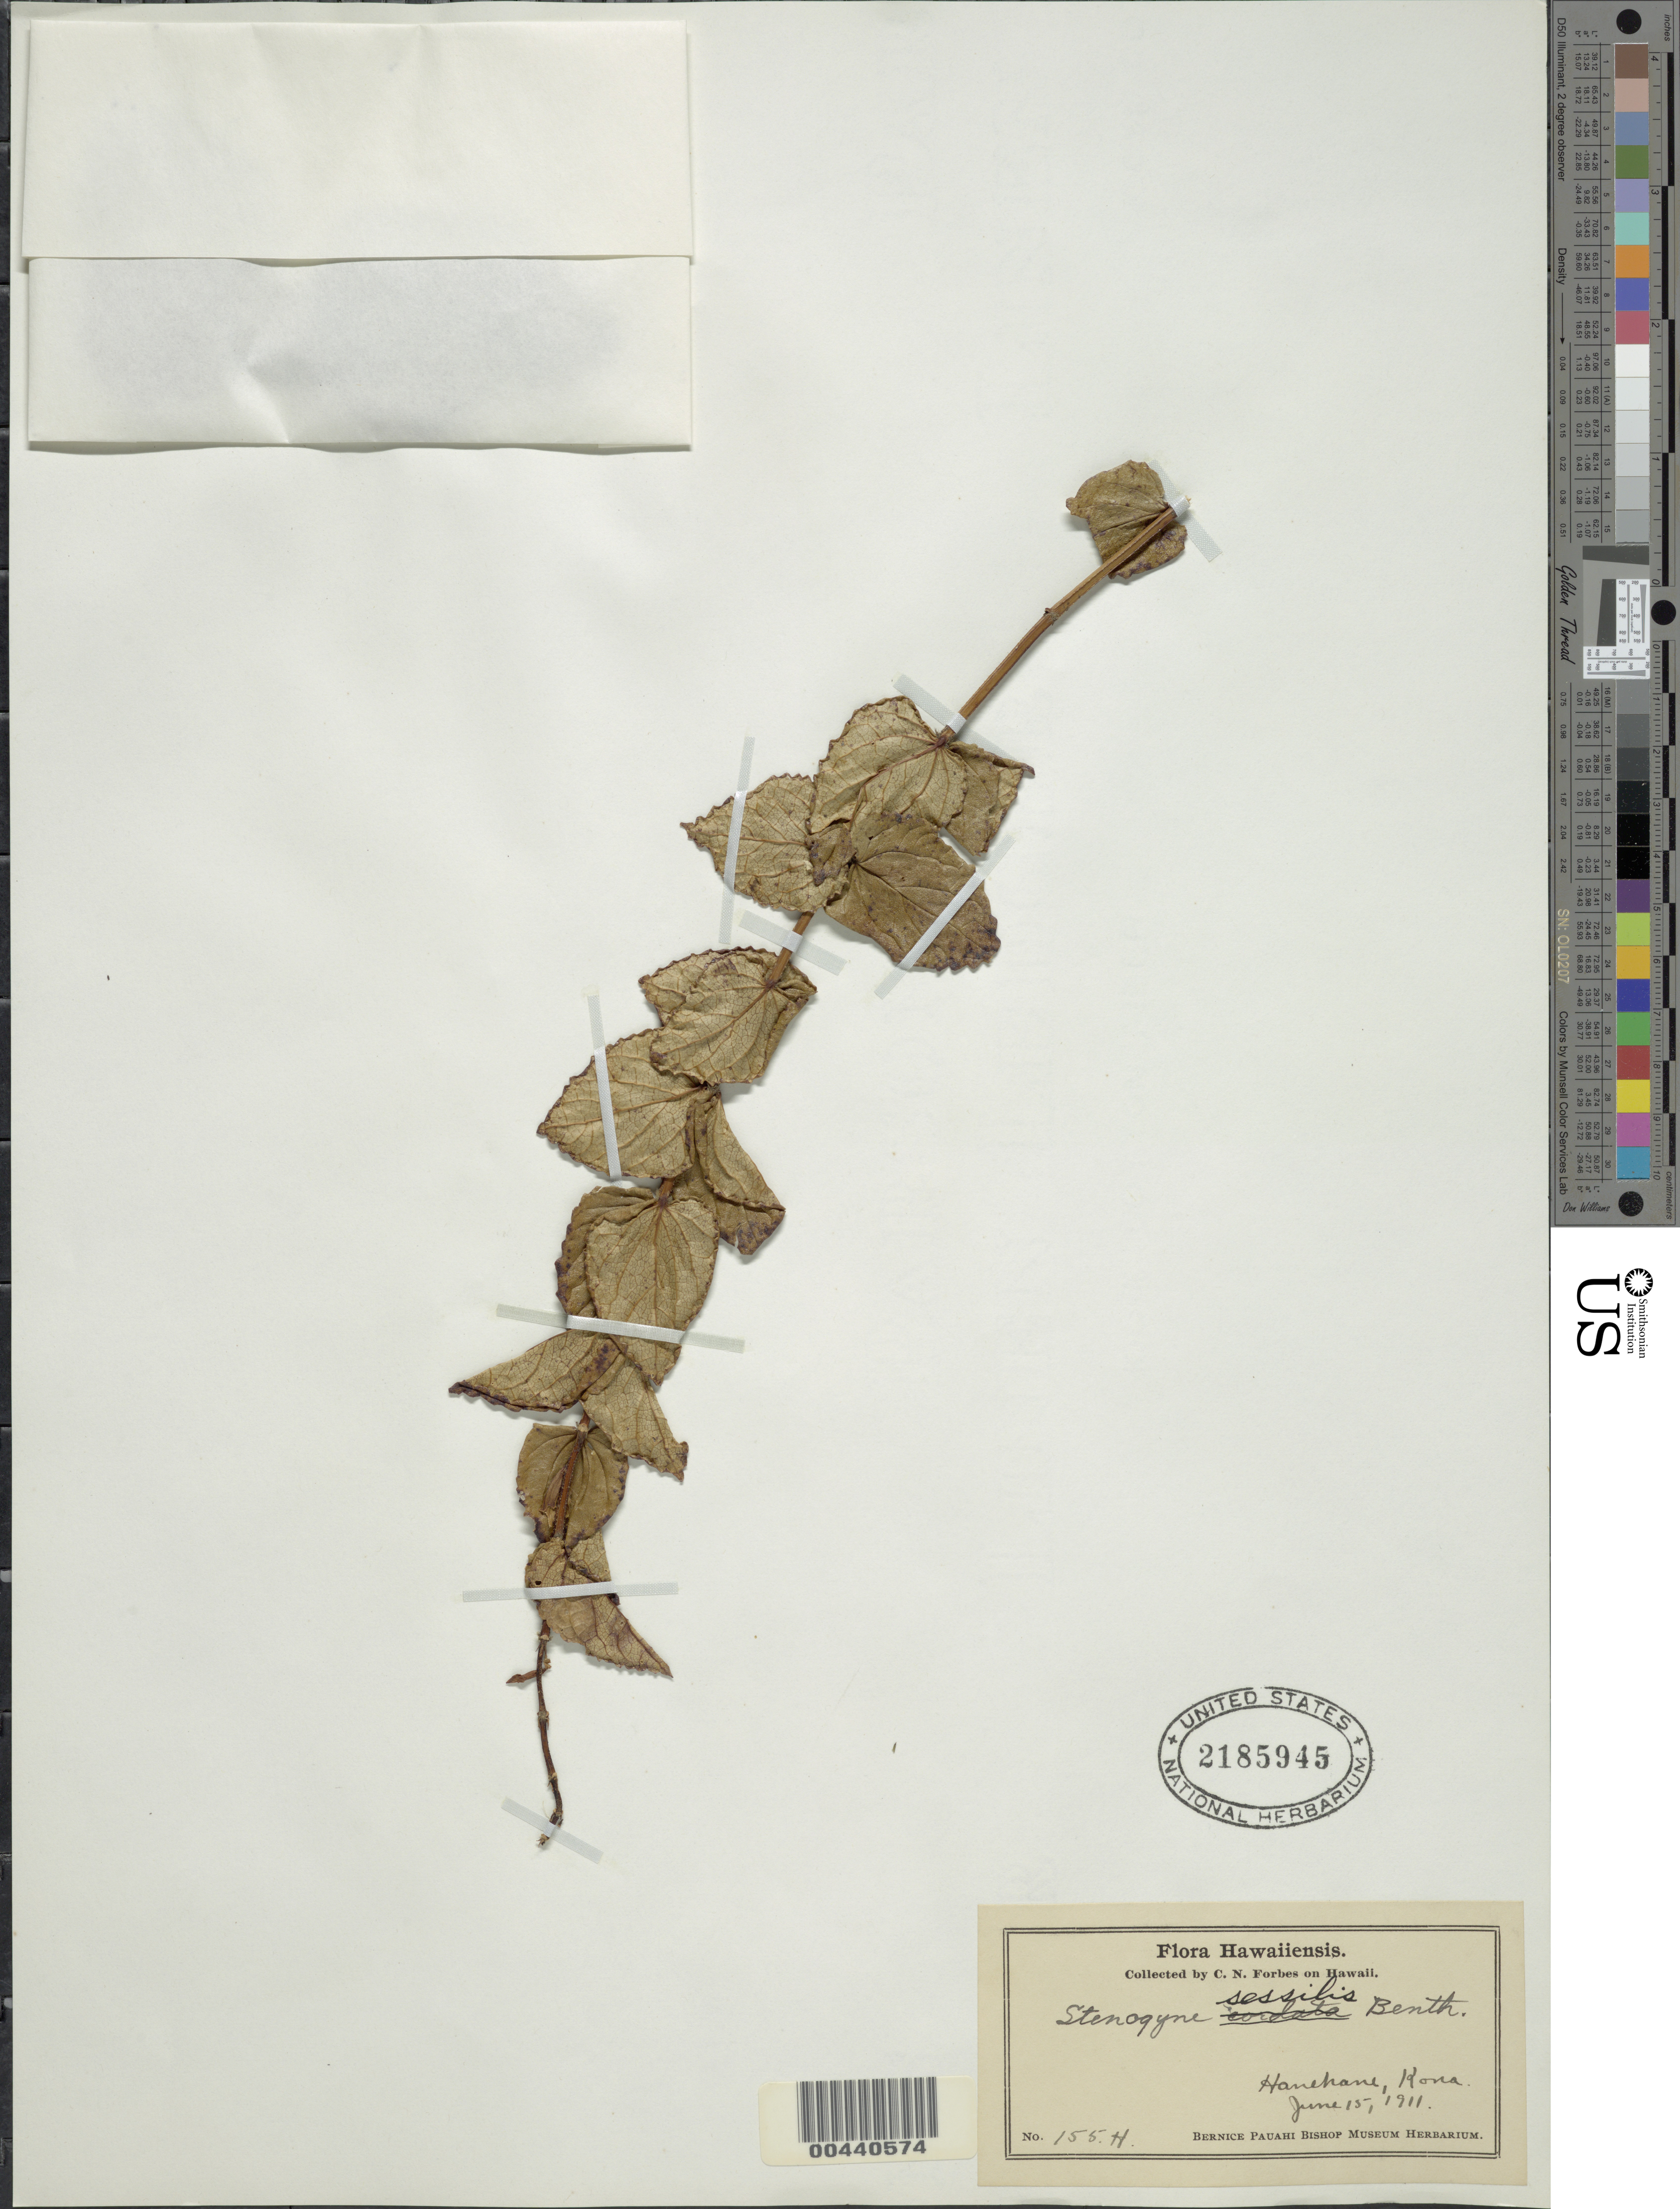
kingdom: Plantae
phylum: Tracheophyta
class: Magnoliopsida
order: Lamiales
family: Lamiaceae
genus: Stenogyne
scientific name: Stenogyne sessilis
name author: Benth.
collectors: C. N. Forbes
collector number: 155.H.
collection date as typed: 15 Jun 1911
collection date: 1911-06-15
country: United States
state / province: Hawaii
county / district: Hawaii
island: Hawaii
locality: Hanehane, Kona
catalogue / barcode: US 2185945